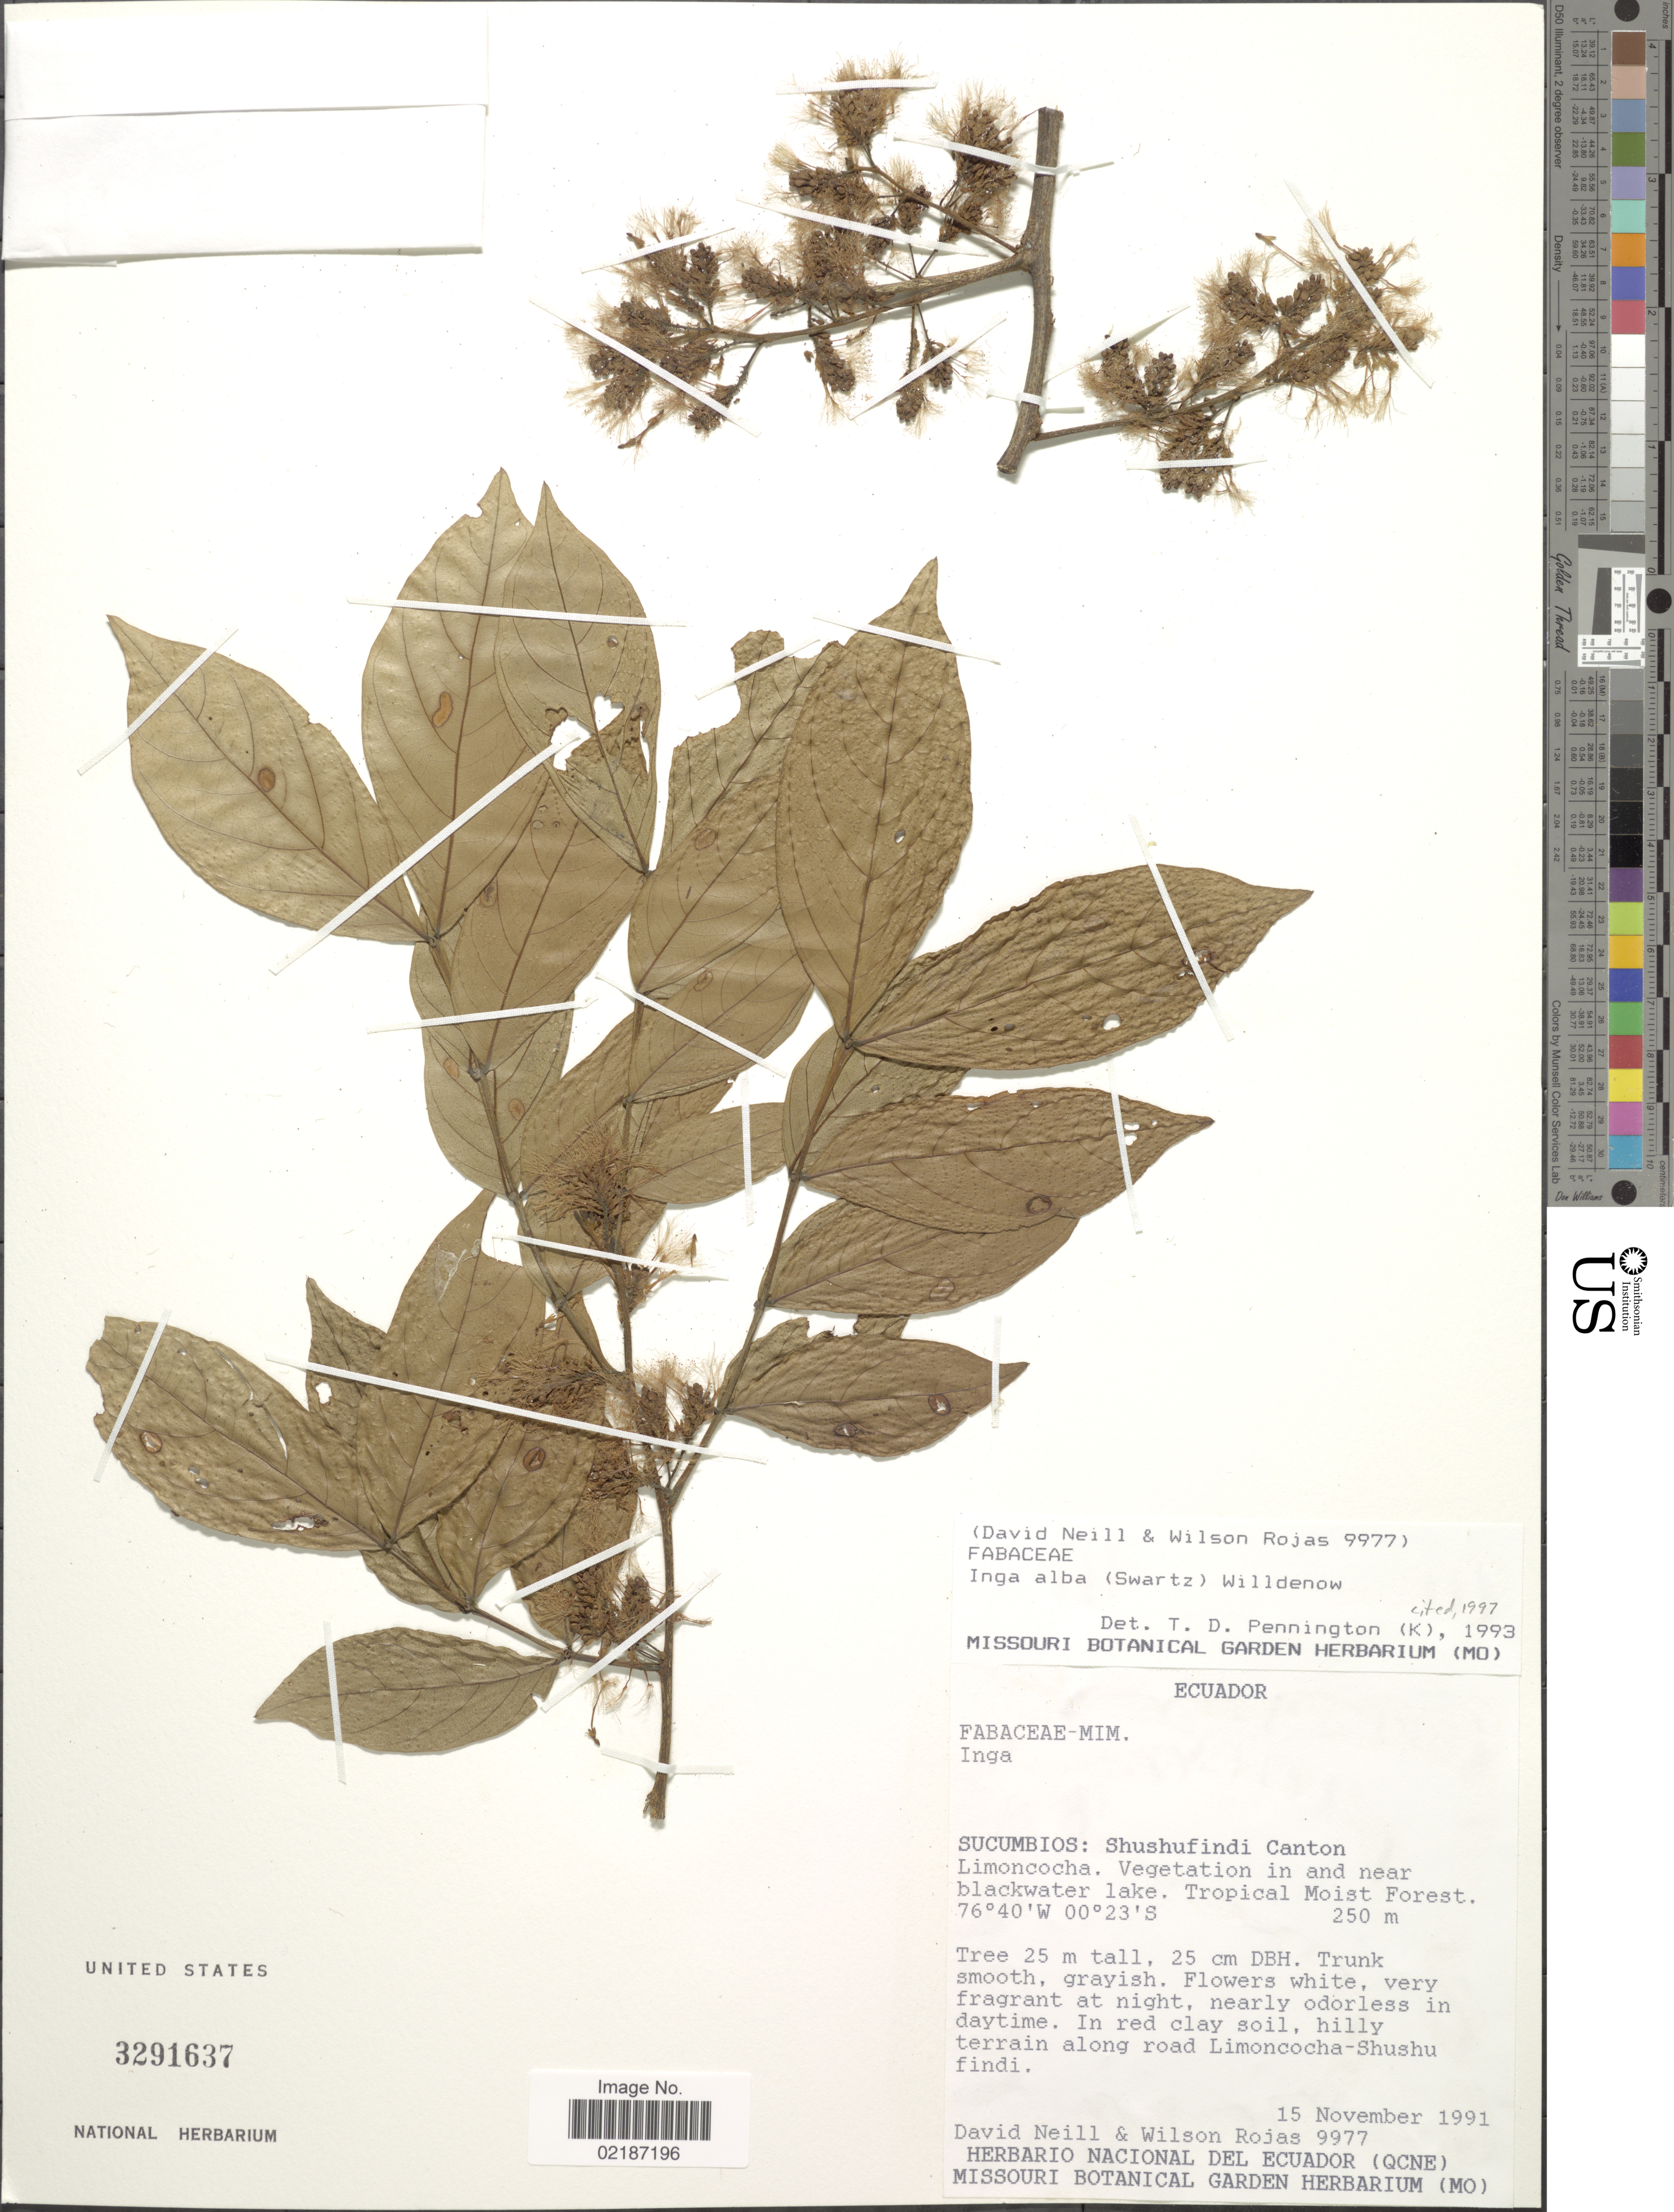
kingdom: Plantae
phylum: Tracheophyta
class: Magnoliopsida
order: Fabales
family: Fabaceae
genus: Inga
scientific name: Inga alba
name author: (Sw.) Willd.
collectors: D. Neill & W. Rojas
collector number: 9977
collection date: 1991-11-15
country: Ecuador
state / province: Sucumbíos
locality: Shushufindi Canton, Limoncocha, begetation in and near blackwater lake, Tropical Moist Forest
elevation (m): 250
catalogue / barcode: US 3291637